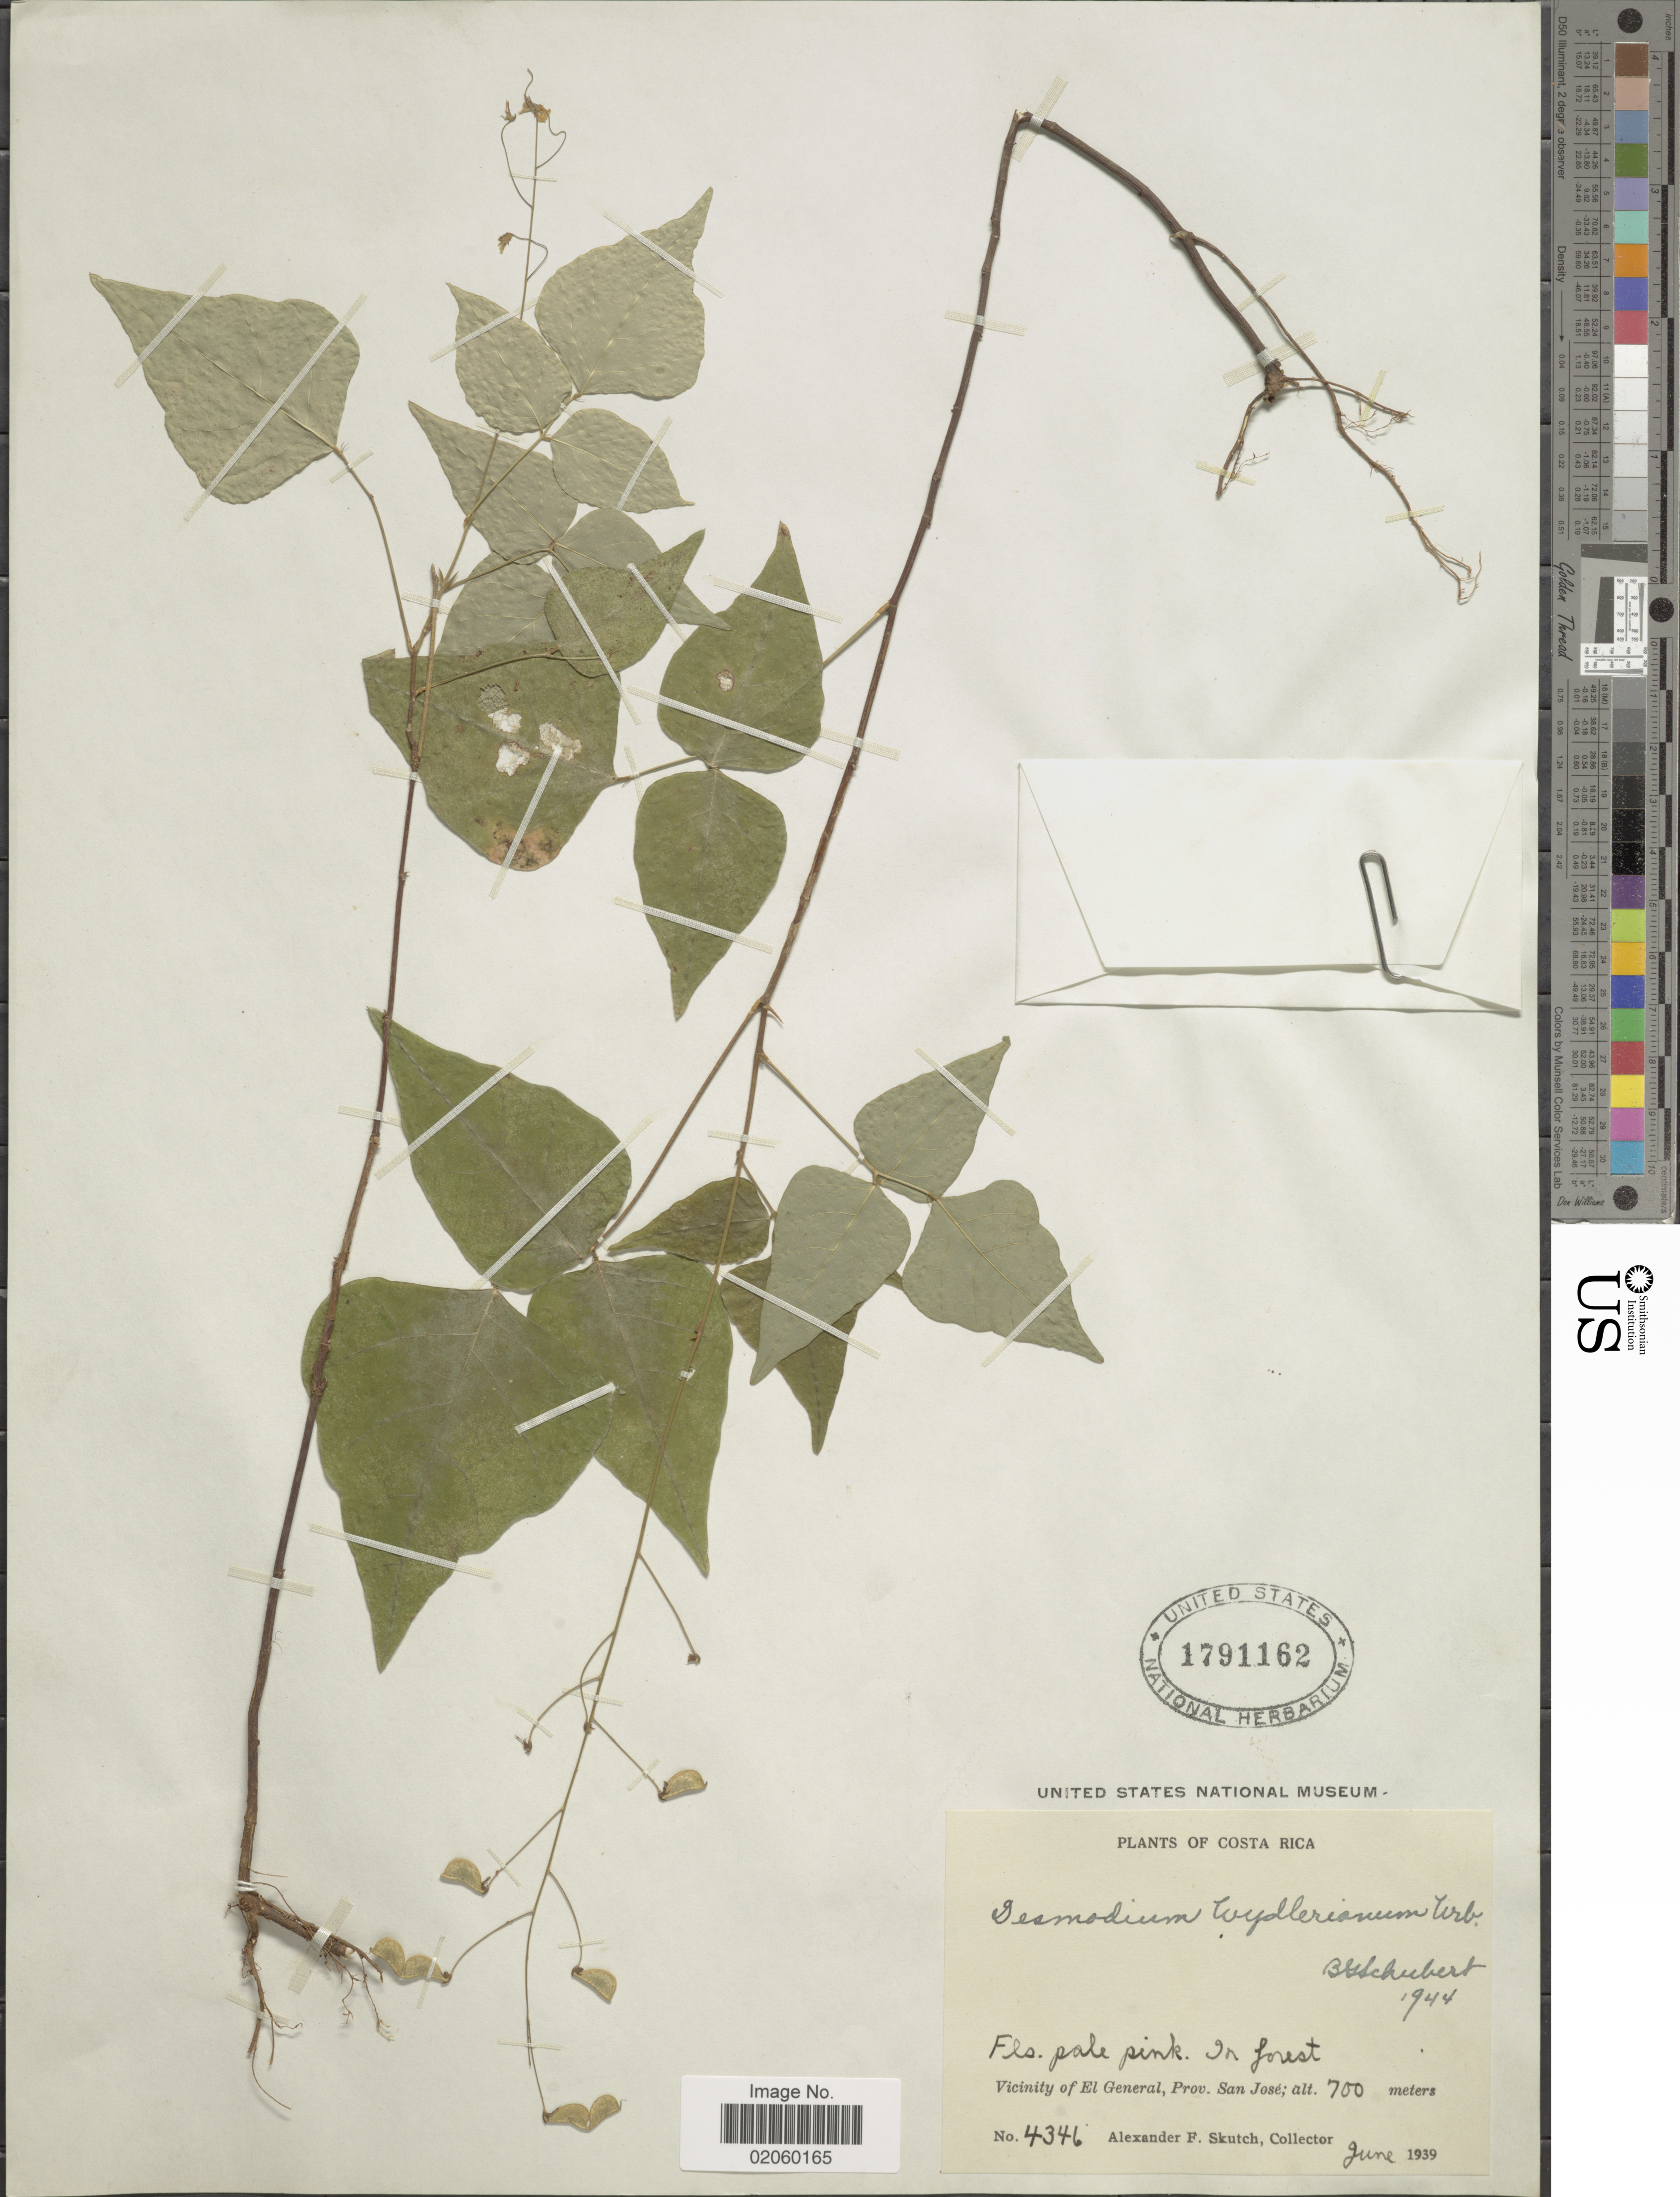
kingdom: Plantae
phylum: Tracheophyta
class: Magnoliopsida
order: Fabales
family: Fabaceae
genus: Desmodium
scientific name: Desmodium wydlerianum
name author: Urb.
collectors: A. F. Skutch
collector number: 4346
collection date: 1939-06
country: Costa Rica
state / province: San José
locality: Vicinity of El General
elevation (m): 700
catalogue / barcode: US 1791162